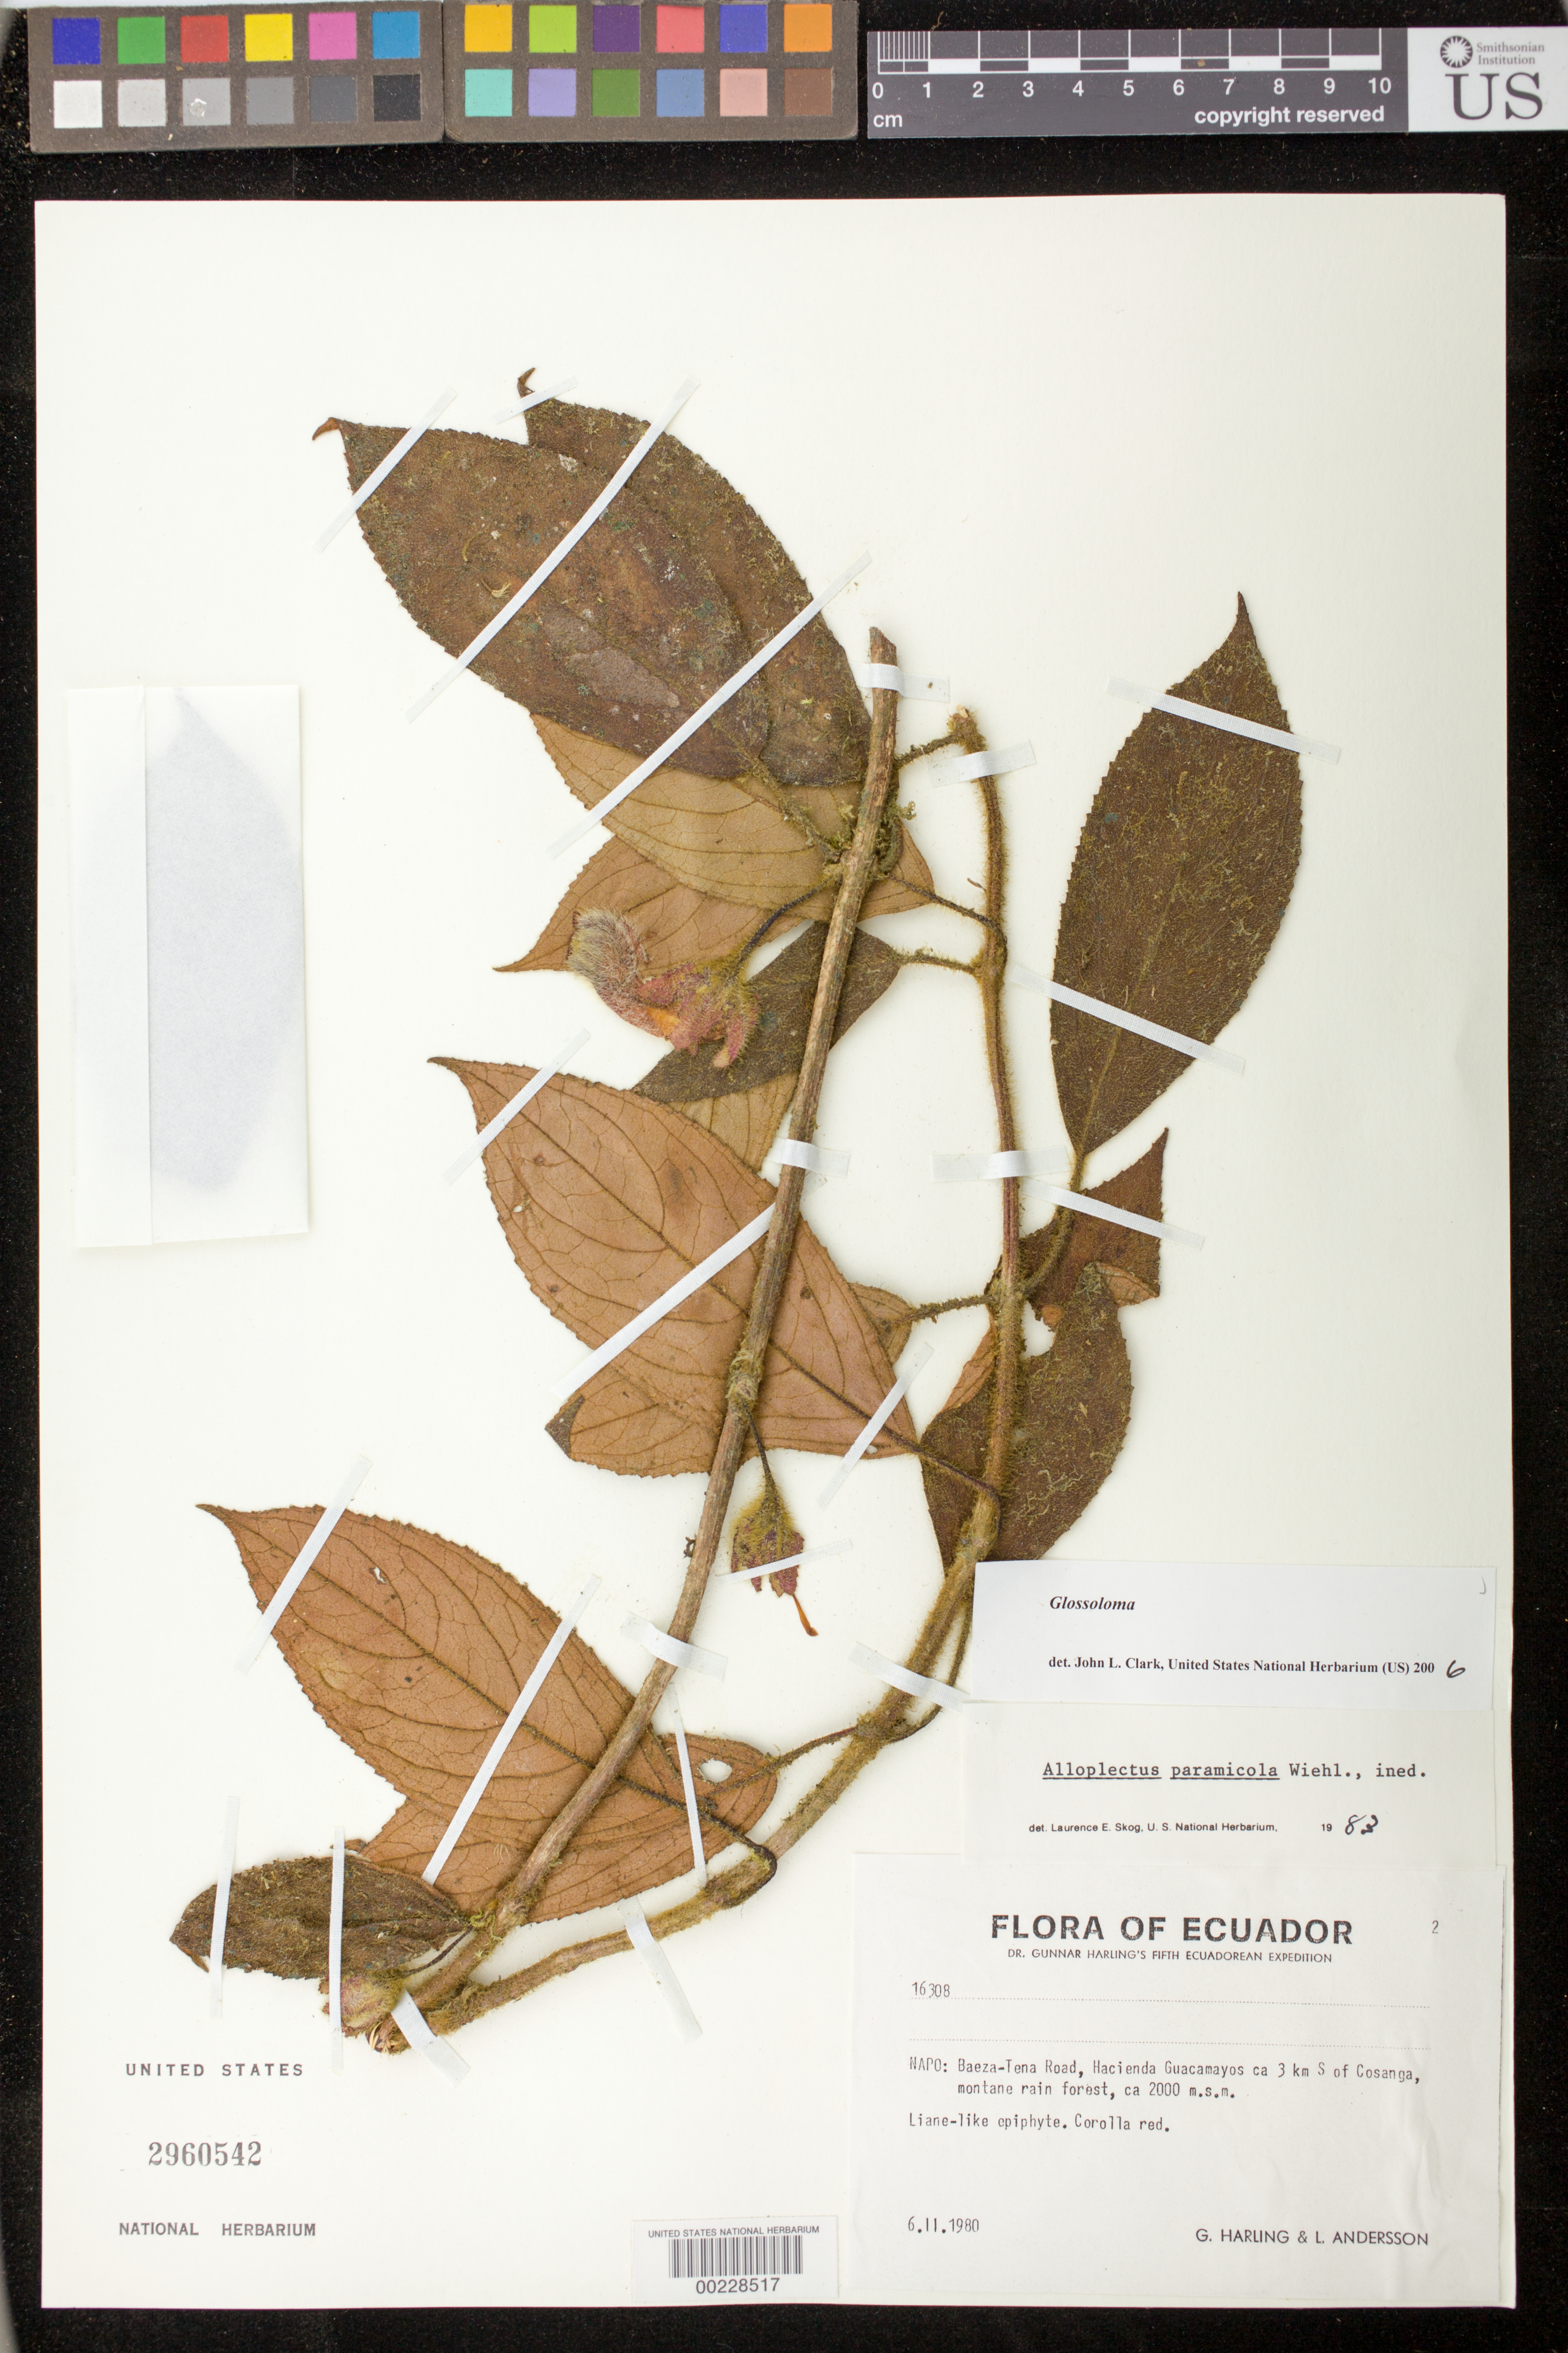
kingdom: Plantae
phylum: Tracheophyta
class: Magnoliopsida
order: Lamiales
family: Gesneriaceae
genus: Glossoloma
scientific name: Glossoloma sp.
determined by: Clark, J. L., (SEL), The Marie Selby Botanical Garden (UNITED STATES)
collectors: G. Harling & L. Andersson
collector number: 16308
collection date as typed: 06 Feb 1980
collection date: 1980-02-06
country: Ecuador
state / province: Napo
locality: Baeza - Tena road, Hacienda Guacamayos ca 3 km S of Cosanga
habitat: Montane rain forest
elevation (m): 2000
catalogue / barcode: US 2960542